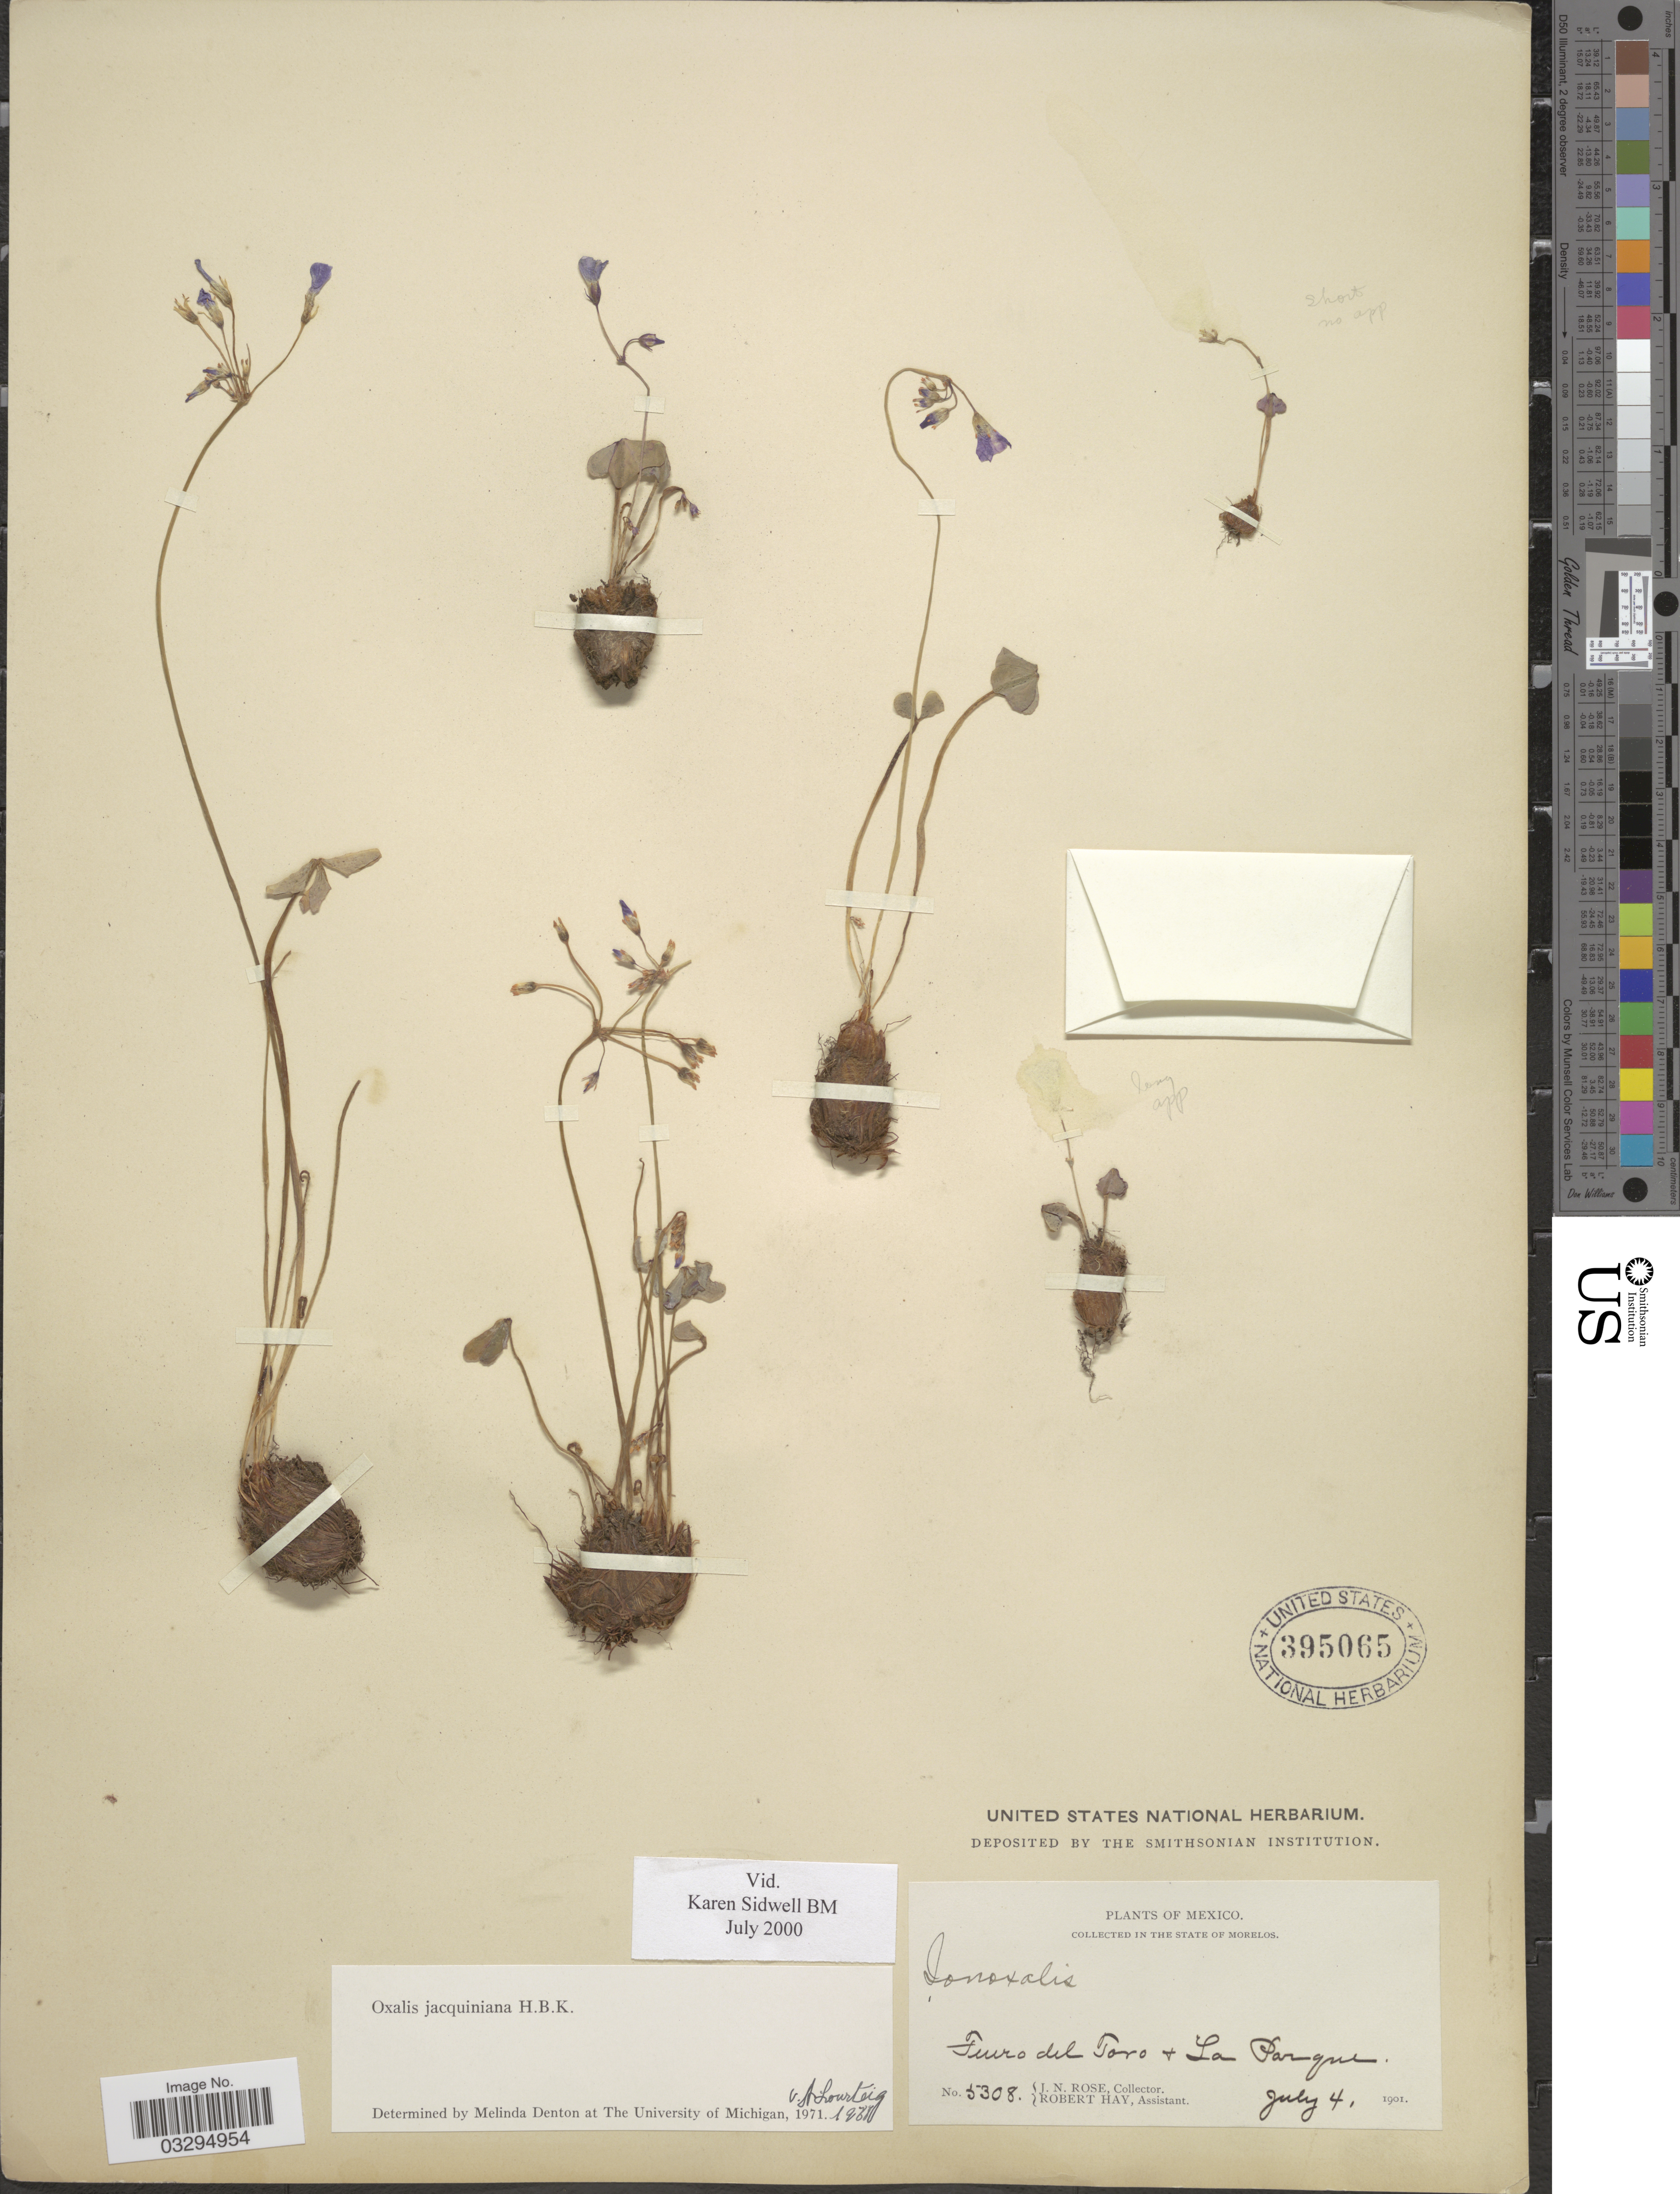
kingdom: Plantae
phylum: Tracheophyta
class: Magnoliopsida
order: Oxalidales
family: Oxalidaceae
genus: Oxalis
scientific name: Oxalis jacquiniana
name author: Kunth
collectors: J. N. Rose & R. Hay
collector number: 5308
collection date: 1901-07-04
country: Mexico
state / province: Morelos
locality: Fuero del Toro & La Parque.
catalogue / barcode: US 395065